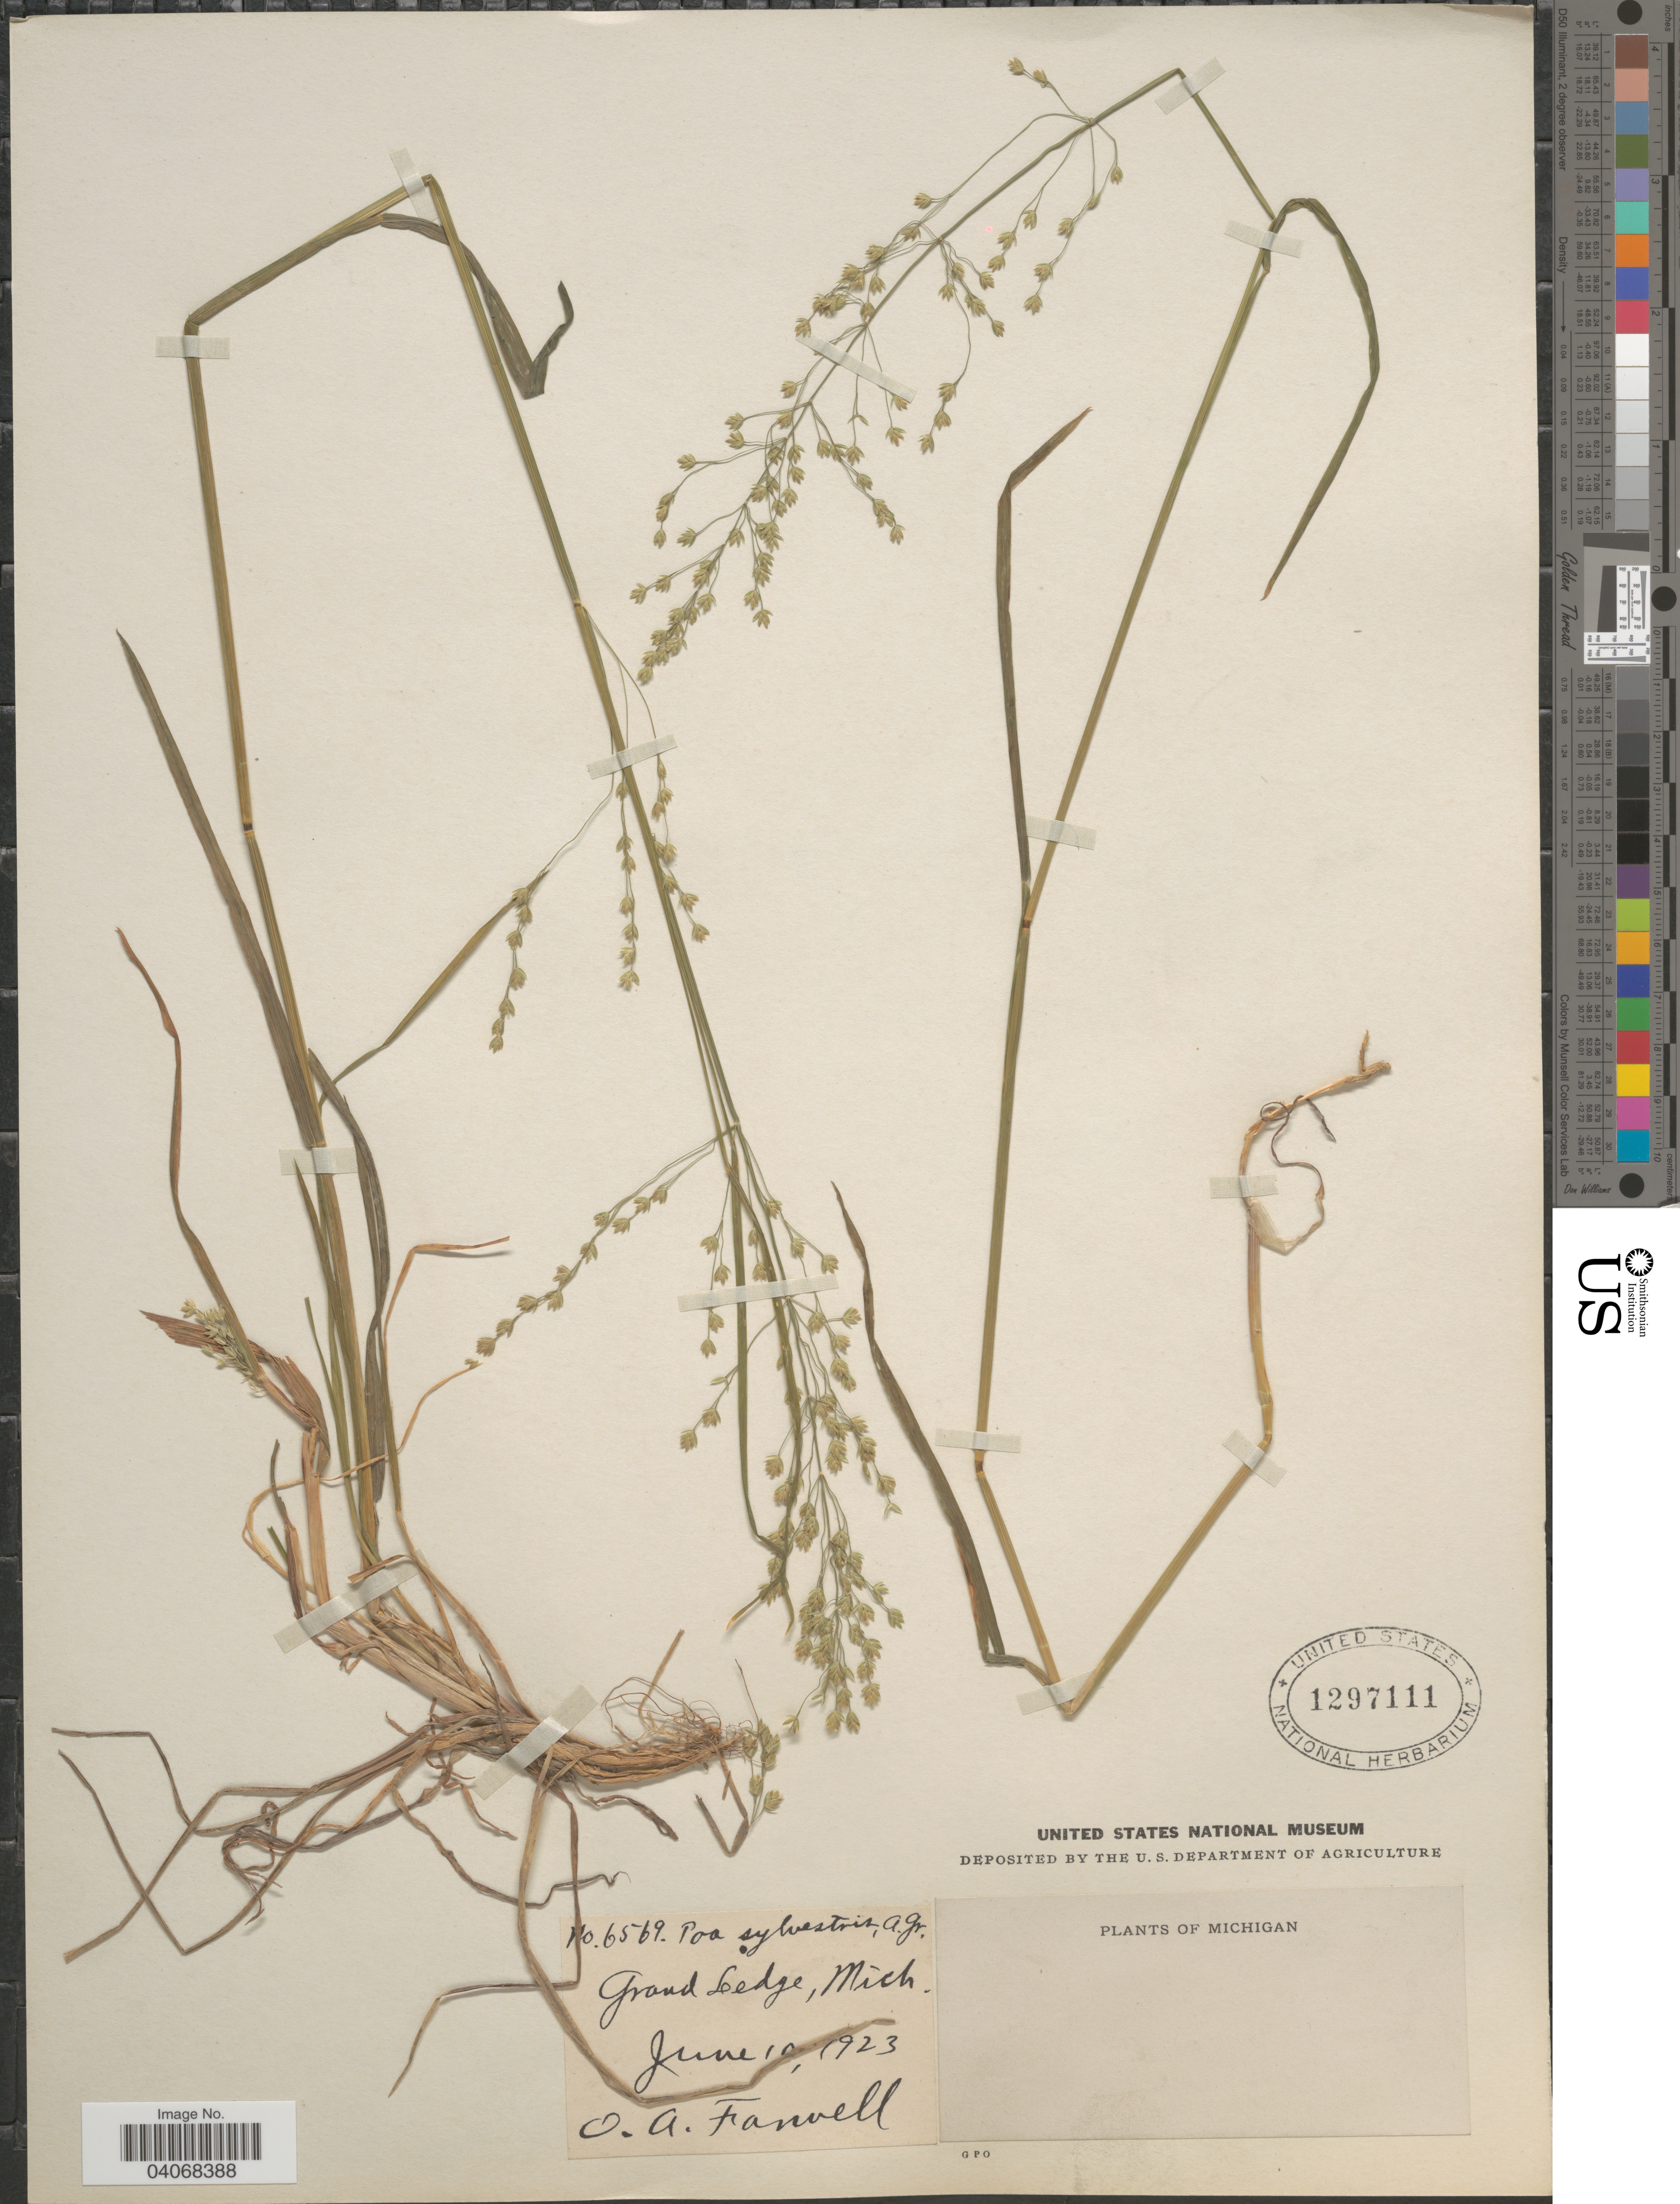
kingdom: Plantae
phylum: Tracheophyta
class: Liliopsida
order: Poales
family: Poaceae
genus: Poa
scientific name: Poa sylvestris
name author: A. Gray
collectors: O. Farwell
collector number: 6569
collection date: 1923-06-10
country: United States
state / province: Michigan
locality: Grand Ledge.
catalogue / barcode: US 1297111